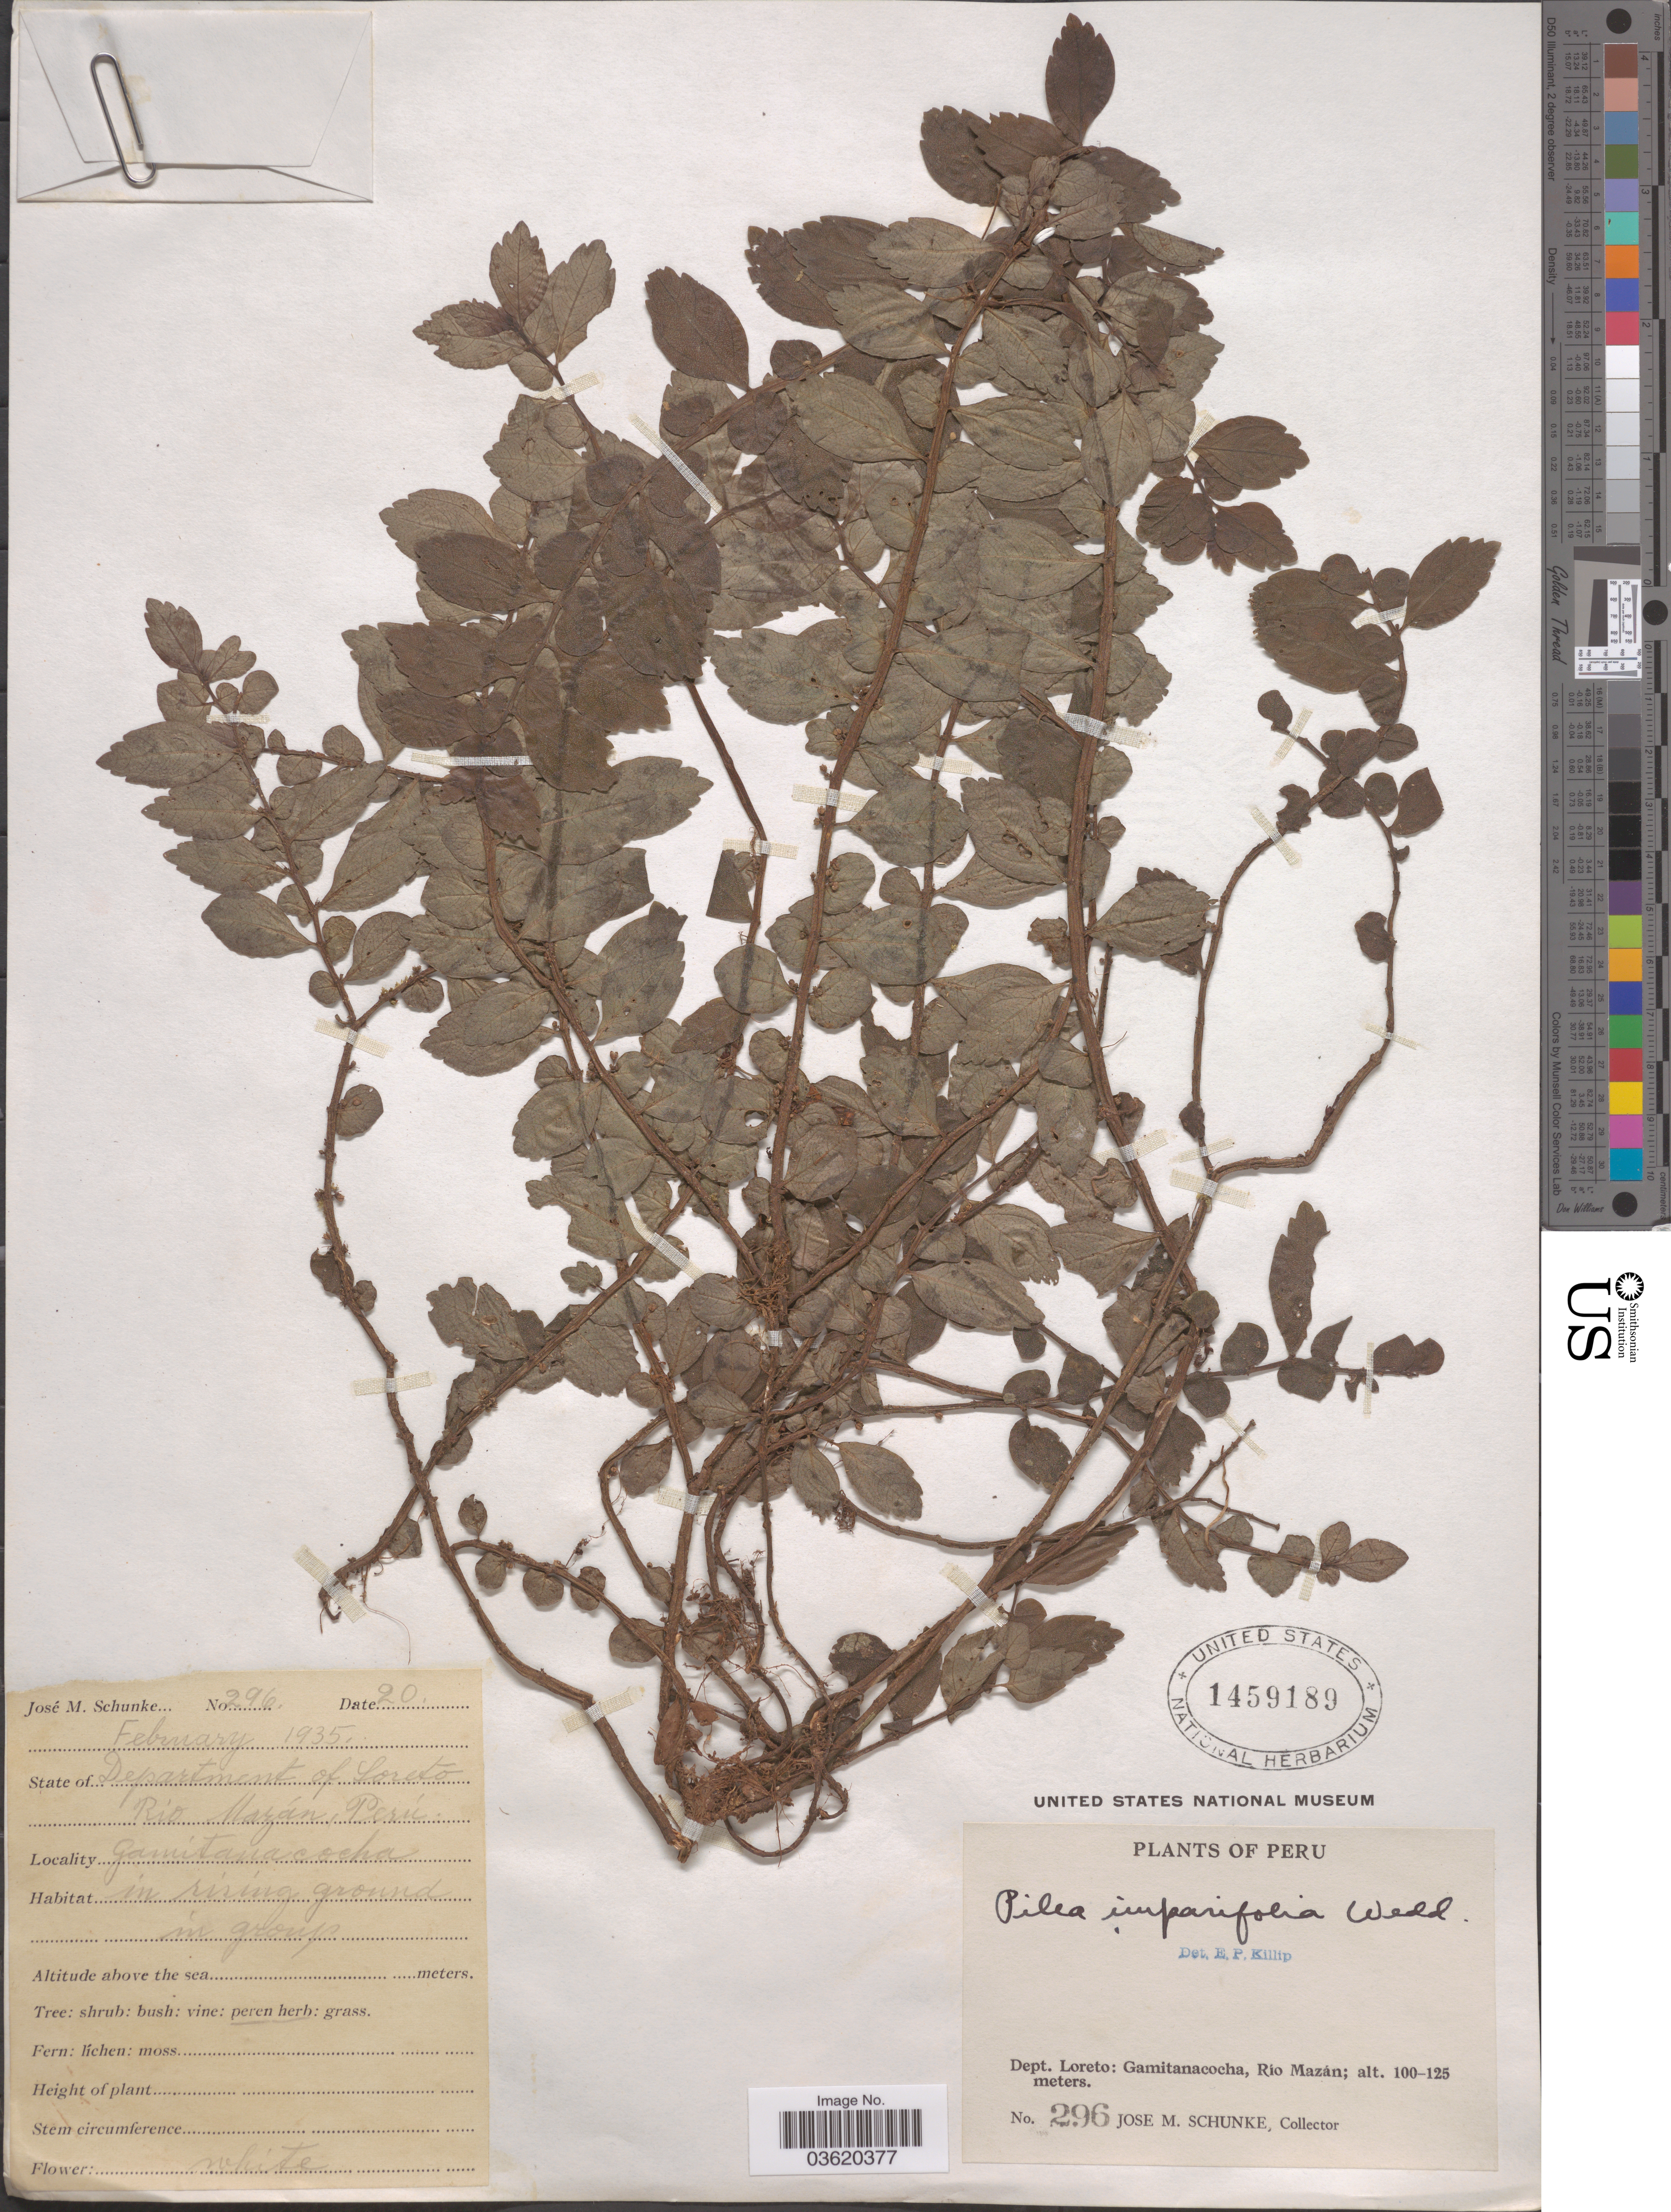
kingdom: Plantae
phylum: Tracheophyta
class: Magnoliopsida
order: Rosales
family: Urticaceae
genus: Pilea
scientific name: Pilea imparifolia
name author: Wedd.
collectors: J. M. Schunke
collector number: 296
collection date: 1935-02-20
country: Peru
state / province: Loreto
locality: Department of Loreto. Río Mazán, Gamitanacocha.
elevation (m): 100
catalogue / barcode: US 1459189